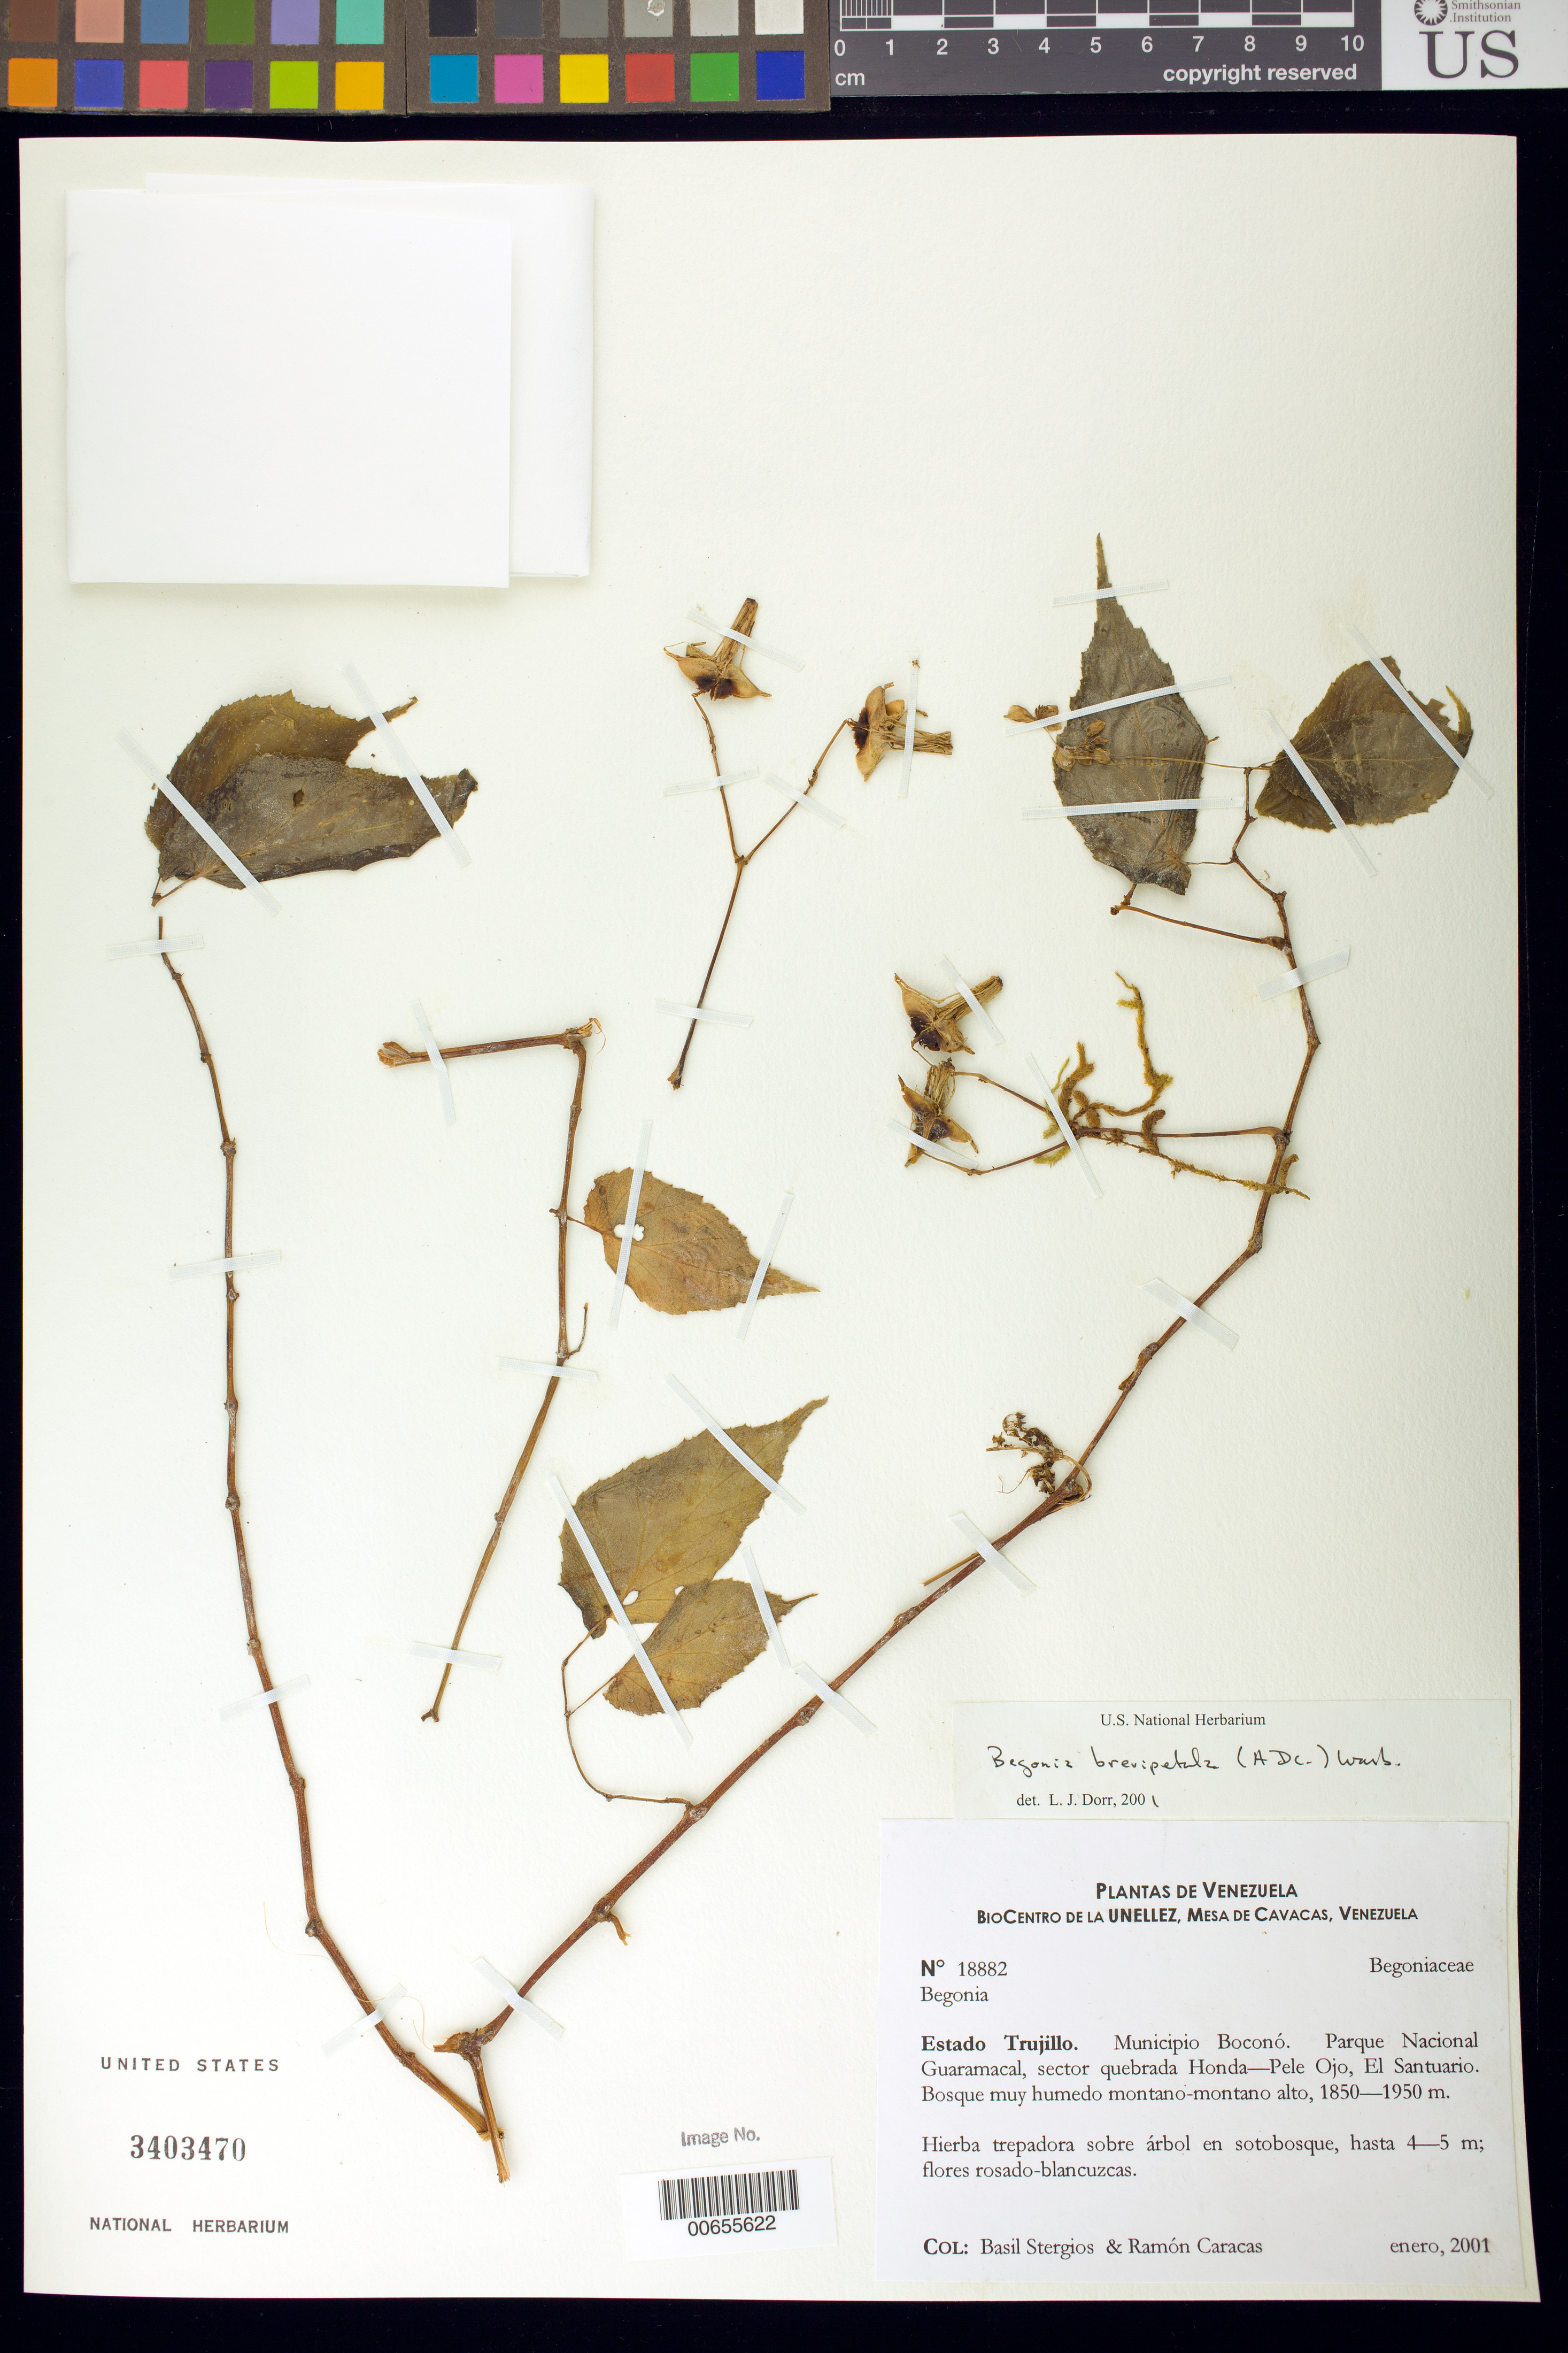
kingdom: Plantae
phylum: Tracheophyta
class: Magnoliopsida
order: Cucurbitales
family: Begoniaceae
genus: Begonia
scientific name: Begonia brevipetala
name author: (A. DC.) Warb.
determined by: Dorr, L. J., (BOT), Smithsonian Institution - National Museum of Natural History (UNITED STATES)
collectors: B. G. Stergios & R. Caracas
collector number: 18882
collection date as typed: Jan 2001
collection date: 2001-01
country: Venezuela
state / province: Trujillo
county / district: Boconó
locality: Parque Nacional Guaramacal, sector quebrada Honda-Pele Ojo, El Santuario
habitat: Bosque muy húmedo montano-montano alto.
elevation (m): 1850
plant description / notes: CTES, PORT, US, VEN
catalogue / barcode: US 3403470